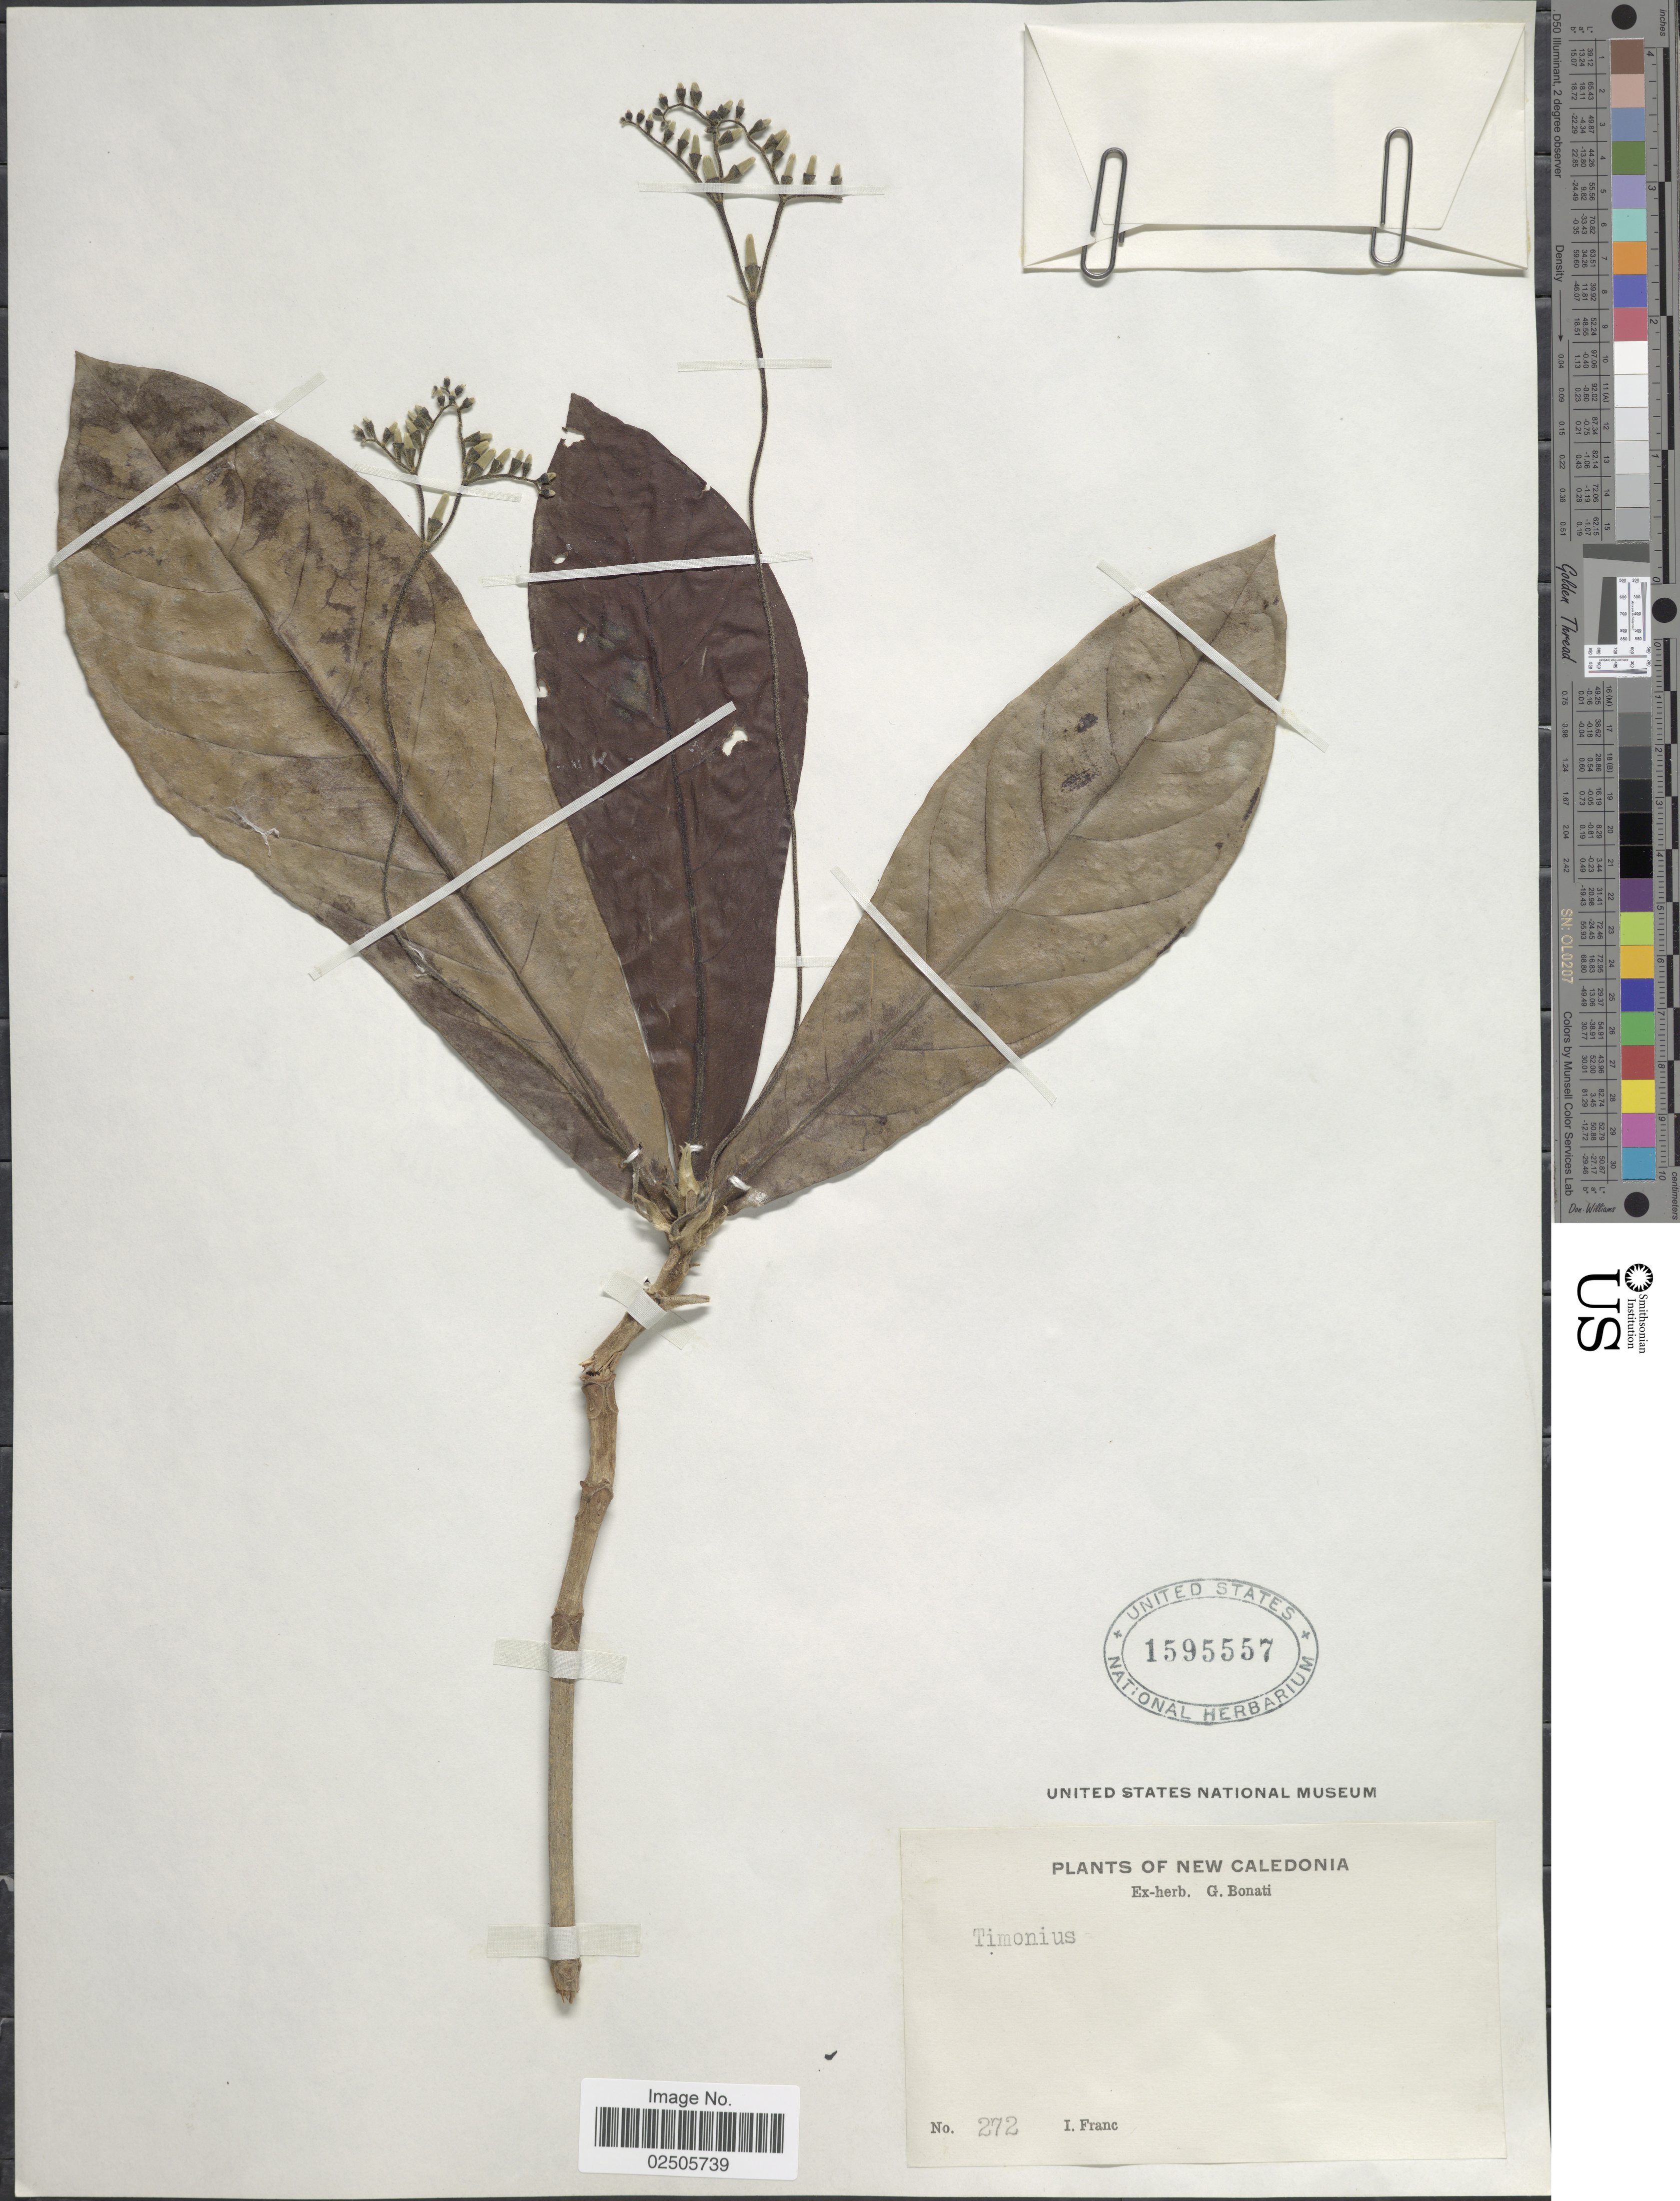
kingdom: Plantae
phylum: Tracheophyta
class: Magnoliopsida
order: Gentianales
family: Rubiaceae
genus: Timonius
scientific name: Timonius sp.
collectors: I. Franc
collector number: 272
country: New Caledonia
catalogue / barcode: US 1595557